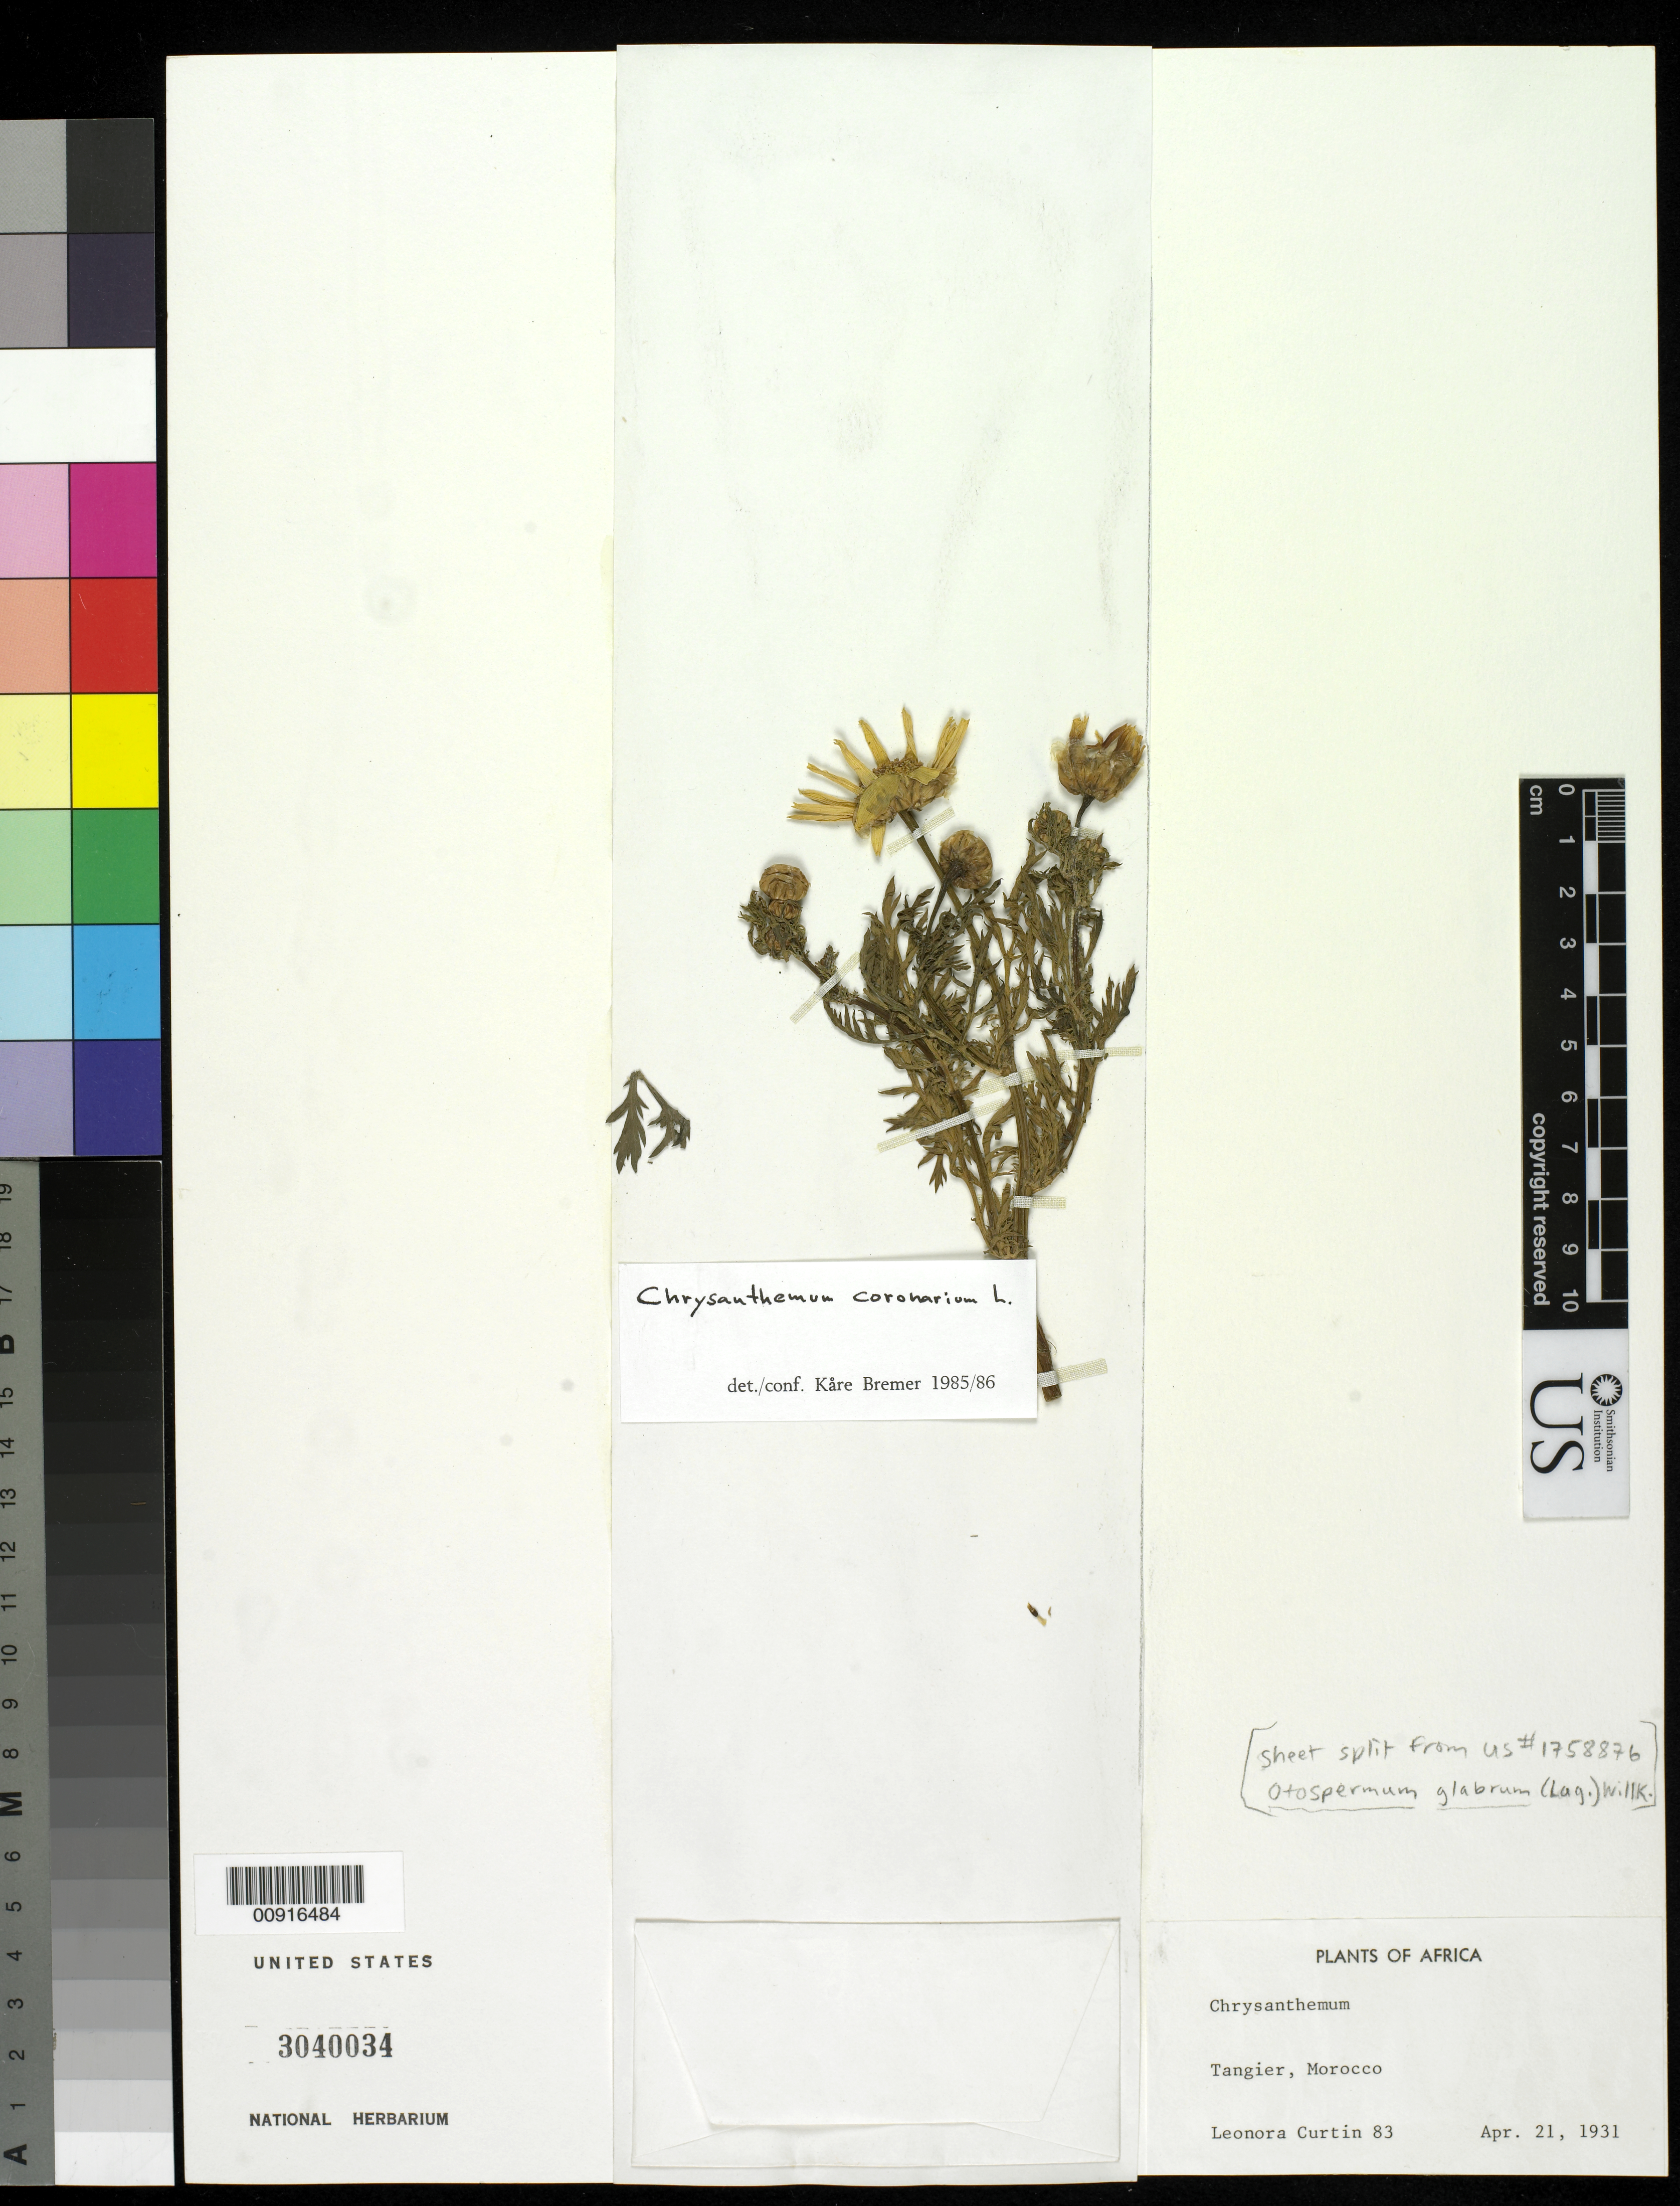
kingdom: Plantae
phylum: Tracheophyta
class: Magnoliopsida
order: Asterales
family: Asteraceae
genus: Chrysanthemum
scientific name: Chrysanthemum coronarium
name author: L.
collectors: L. Curtin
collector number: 83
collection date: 1931-04-21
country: Morocco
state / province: Tangier Province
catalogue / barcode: US 3040034